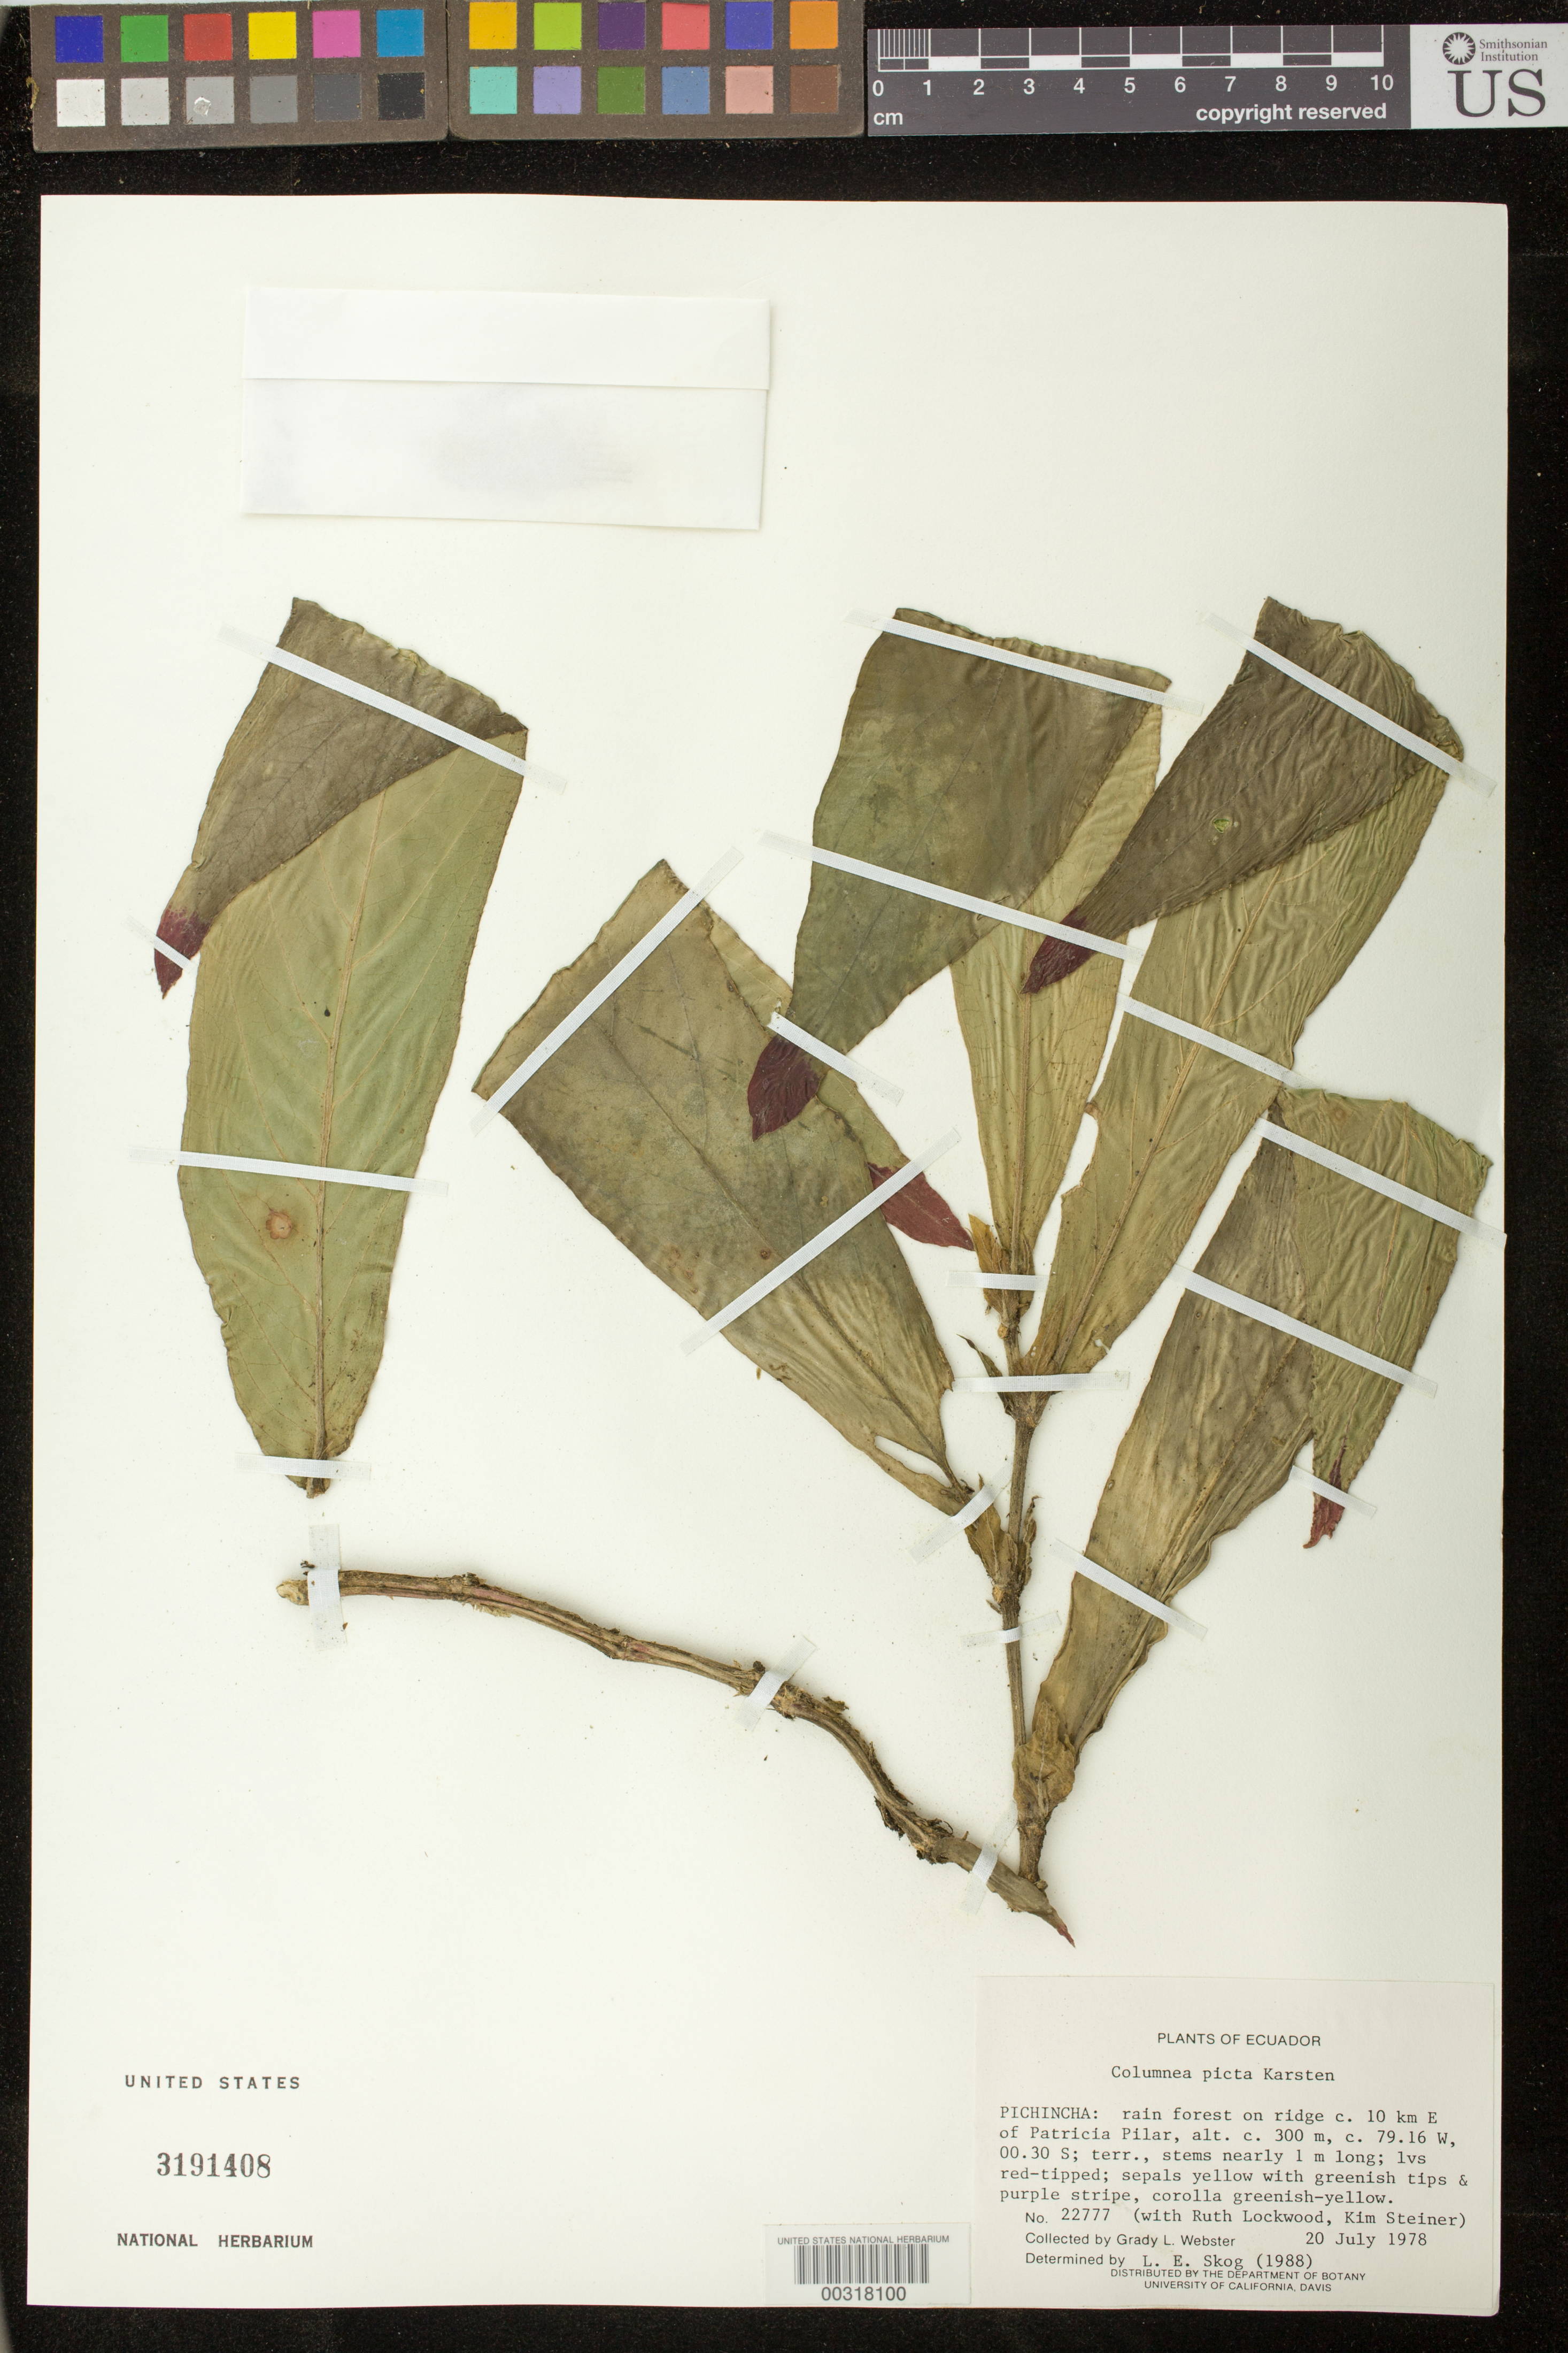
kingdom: Plantae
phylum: Tracheophyta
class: Magnoliopsida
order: Lamiales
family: Gesneriaceae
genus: Columnea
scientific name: Columnea karsteniana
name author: Singh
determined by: Skog, Laurence E.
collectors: G. L. Webster, R. Lockwood & K. Steiner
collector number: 22777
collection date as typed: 20 Jul 1978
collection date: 1978-07-20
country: Ecuador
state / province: Pichincha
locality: C. 10 km E of Patricia Pilar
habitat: Rain forest on ridge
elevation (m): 300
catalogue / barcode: US 3191408